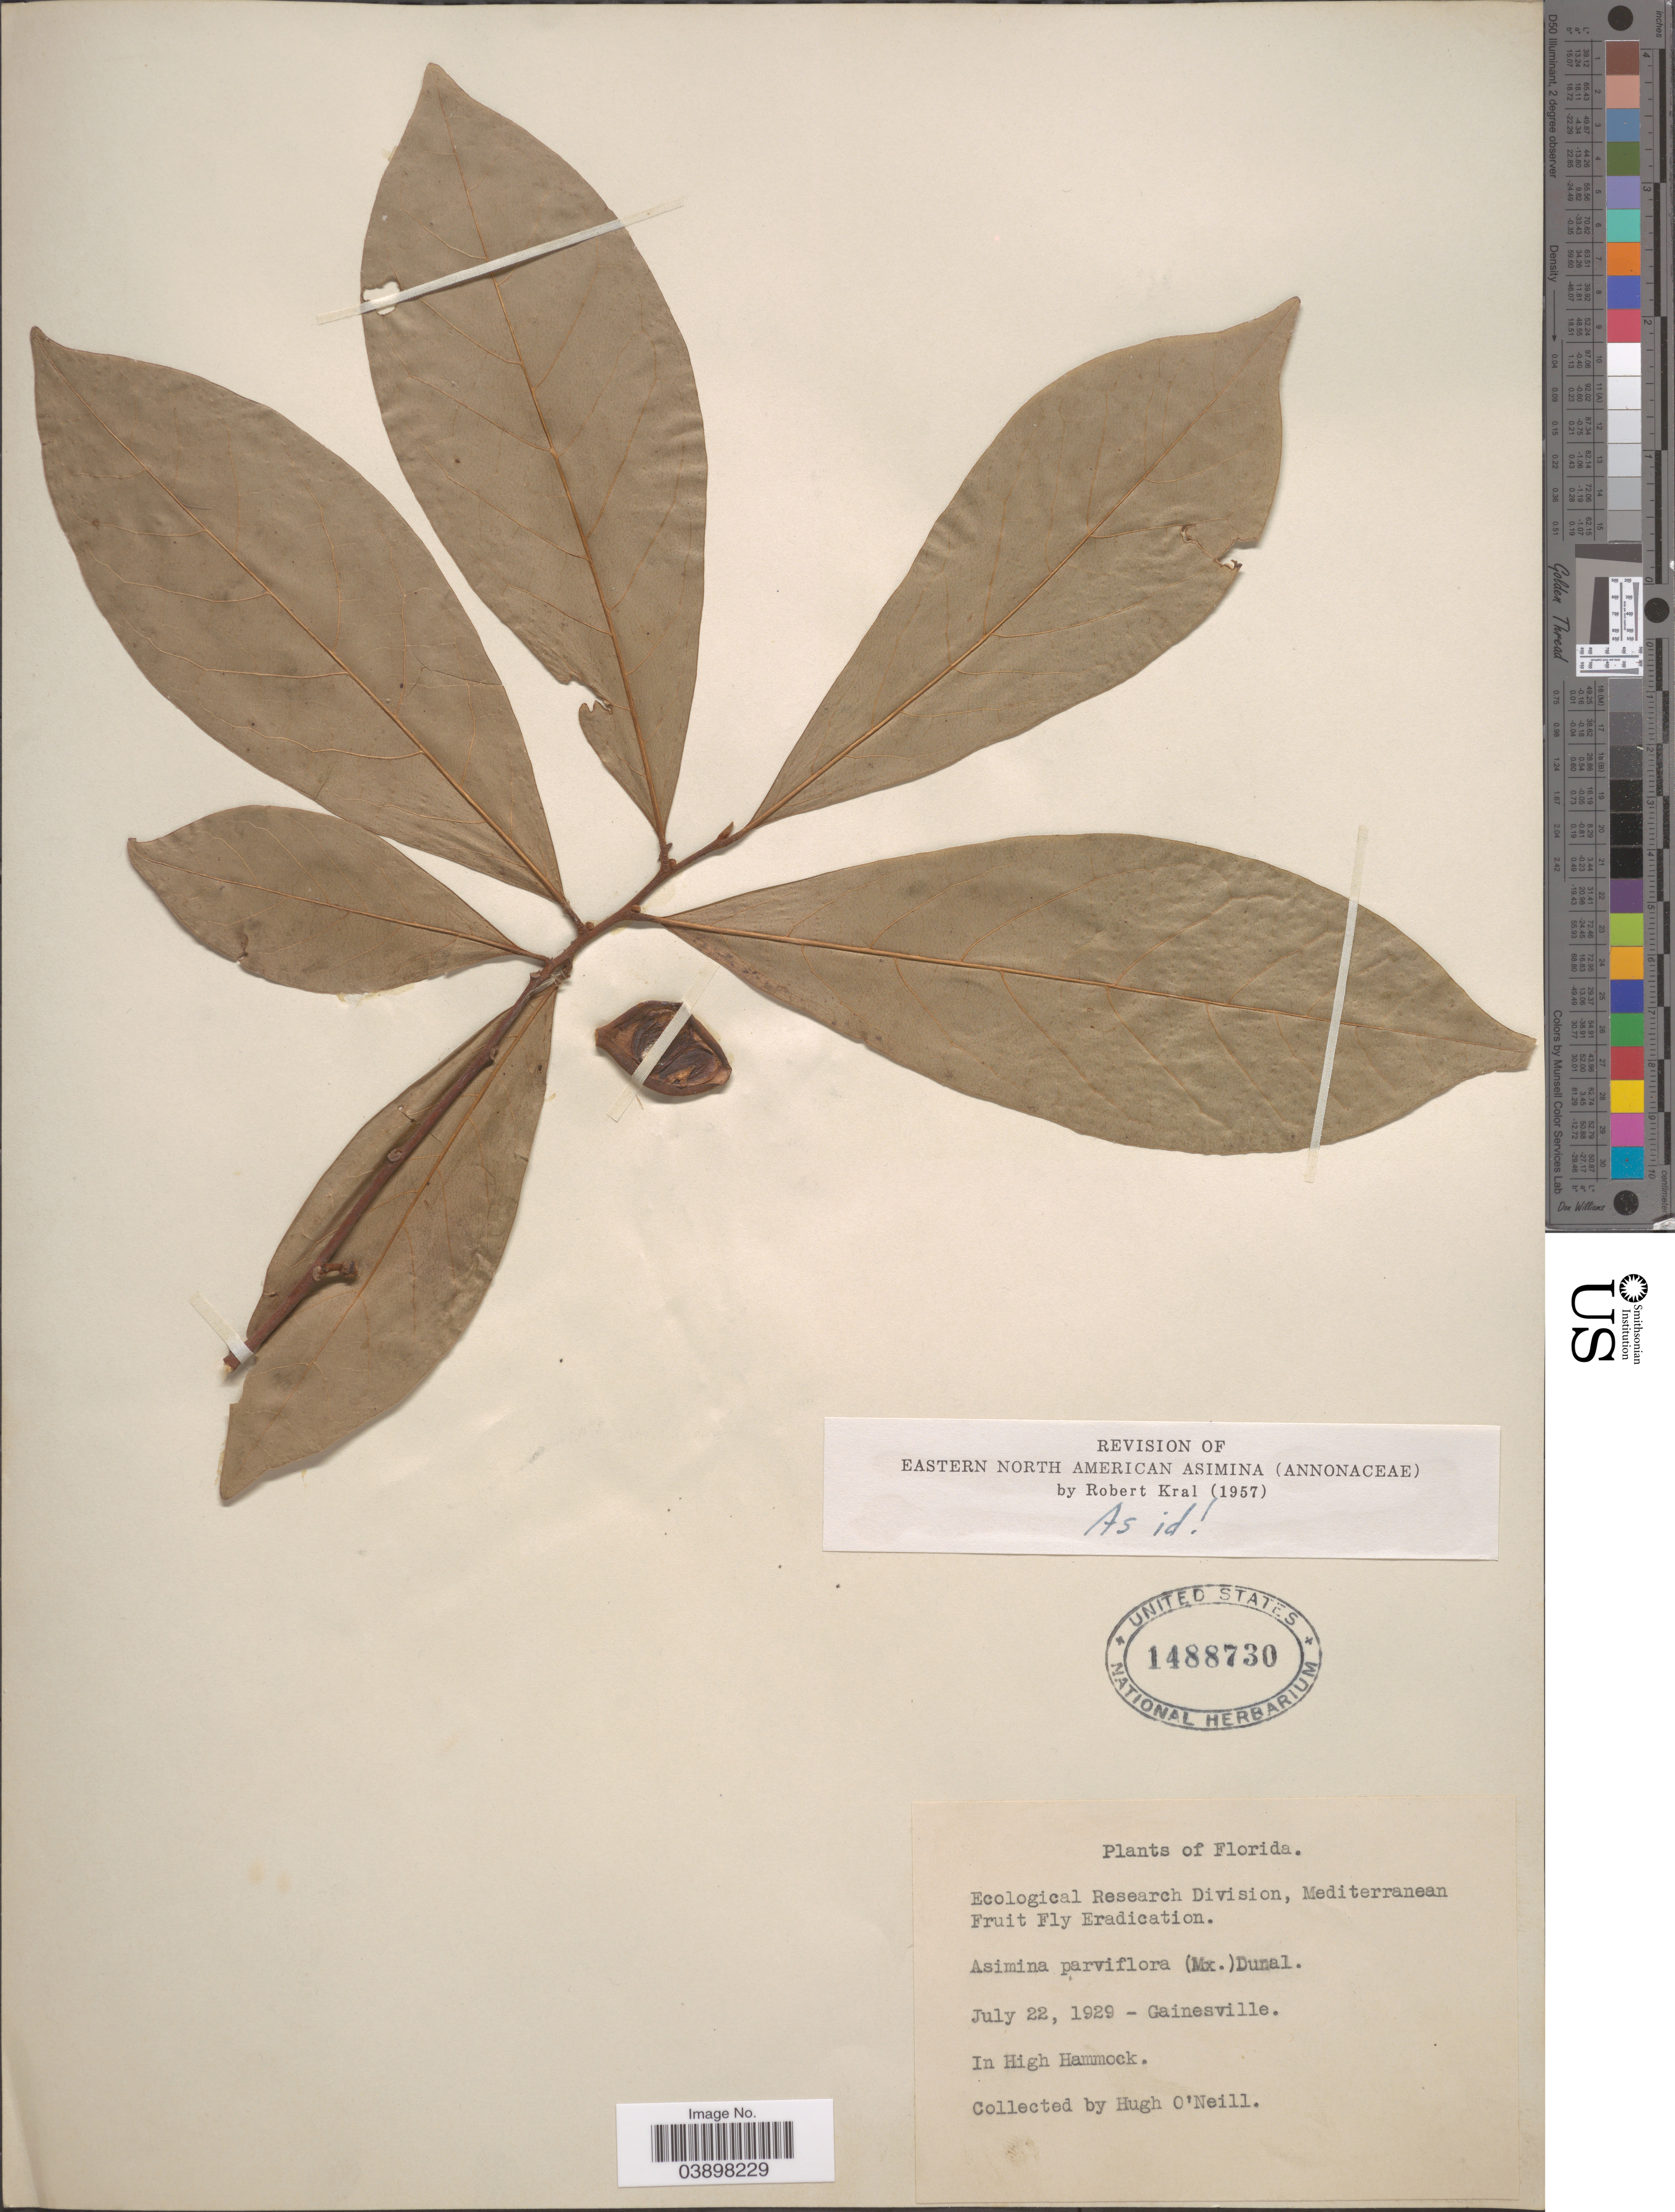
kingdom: Plantae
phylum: Tracheophyta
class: Magnoliopsida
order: Magnoliales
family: Annonaceae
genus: Asimina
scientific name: Asimina parviflora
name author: (Michx.) Dunal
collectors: H. O'Neill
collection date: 1929-07-22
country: United States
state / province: Florida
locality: Gainesville. In High Hammock.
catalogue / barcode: US 1488730